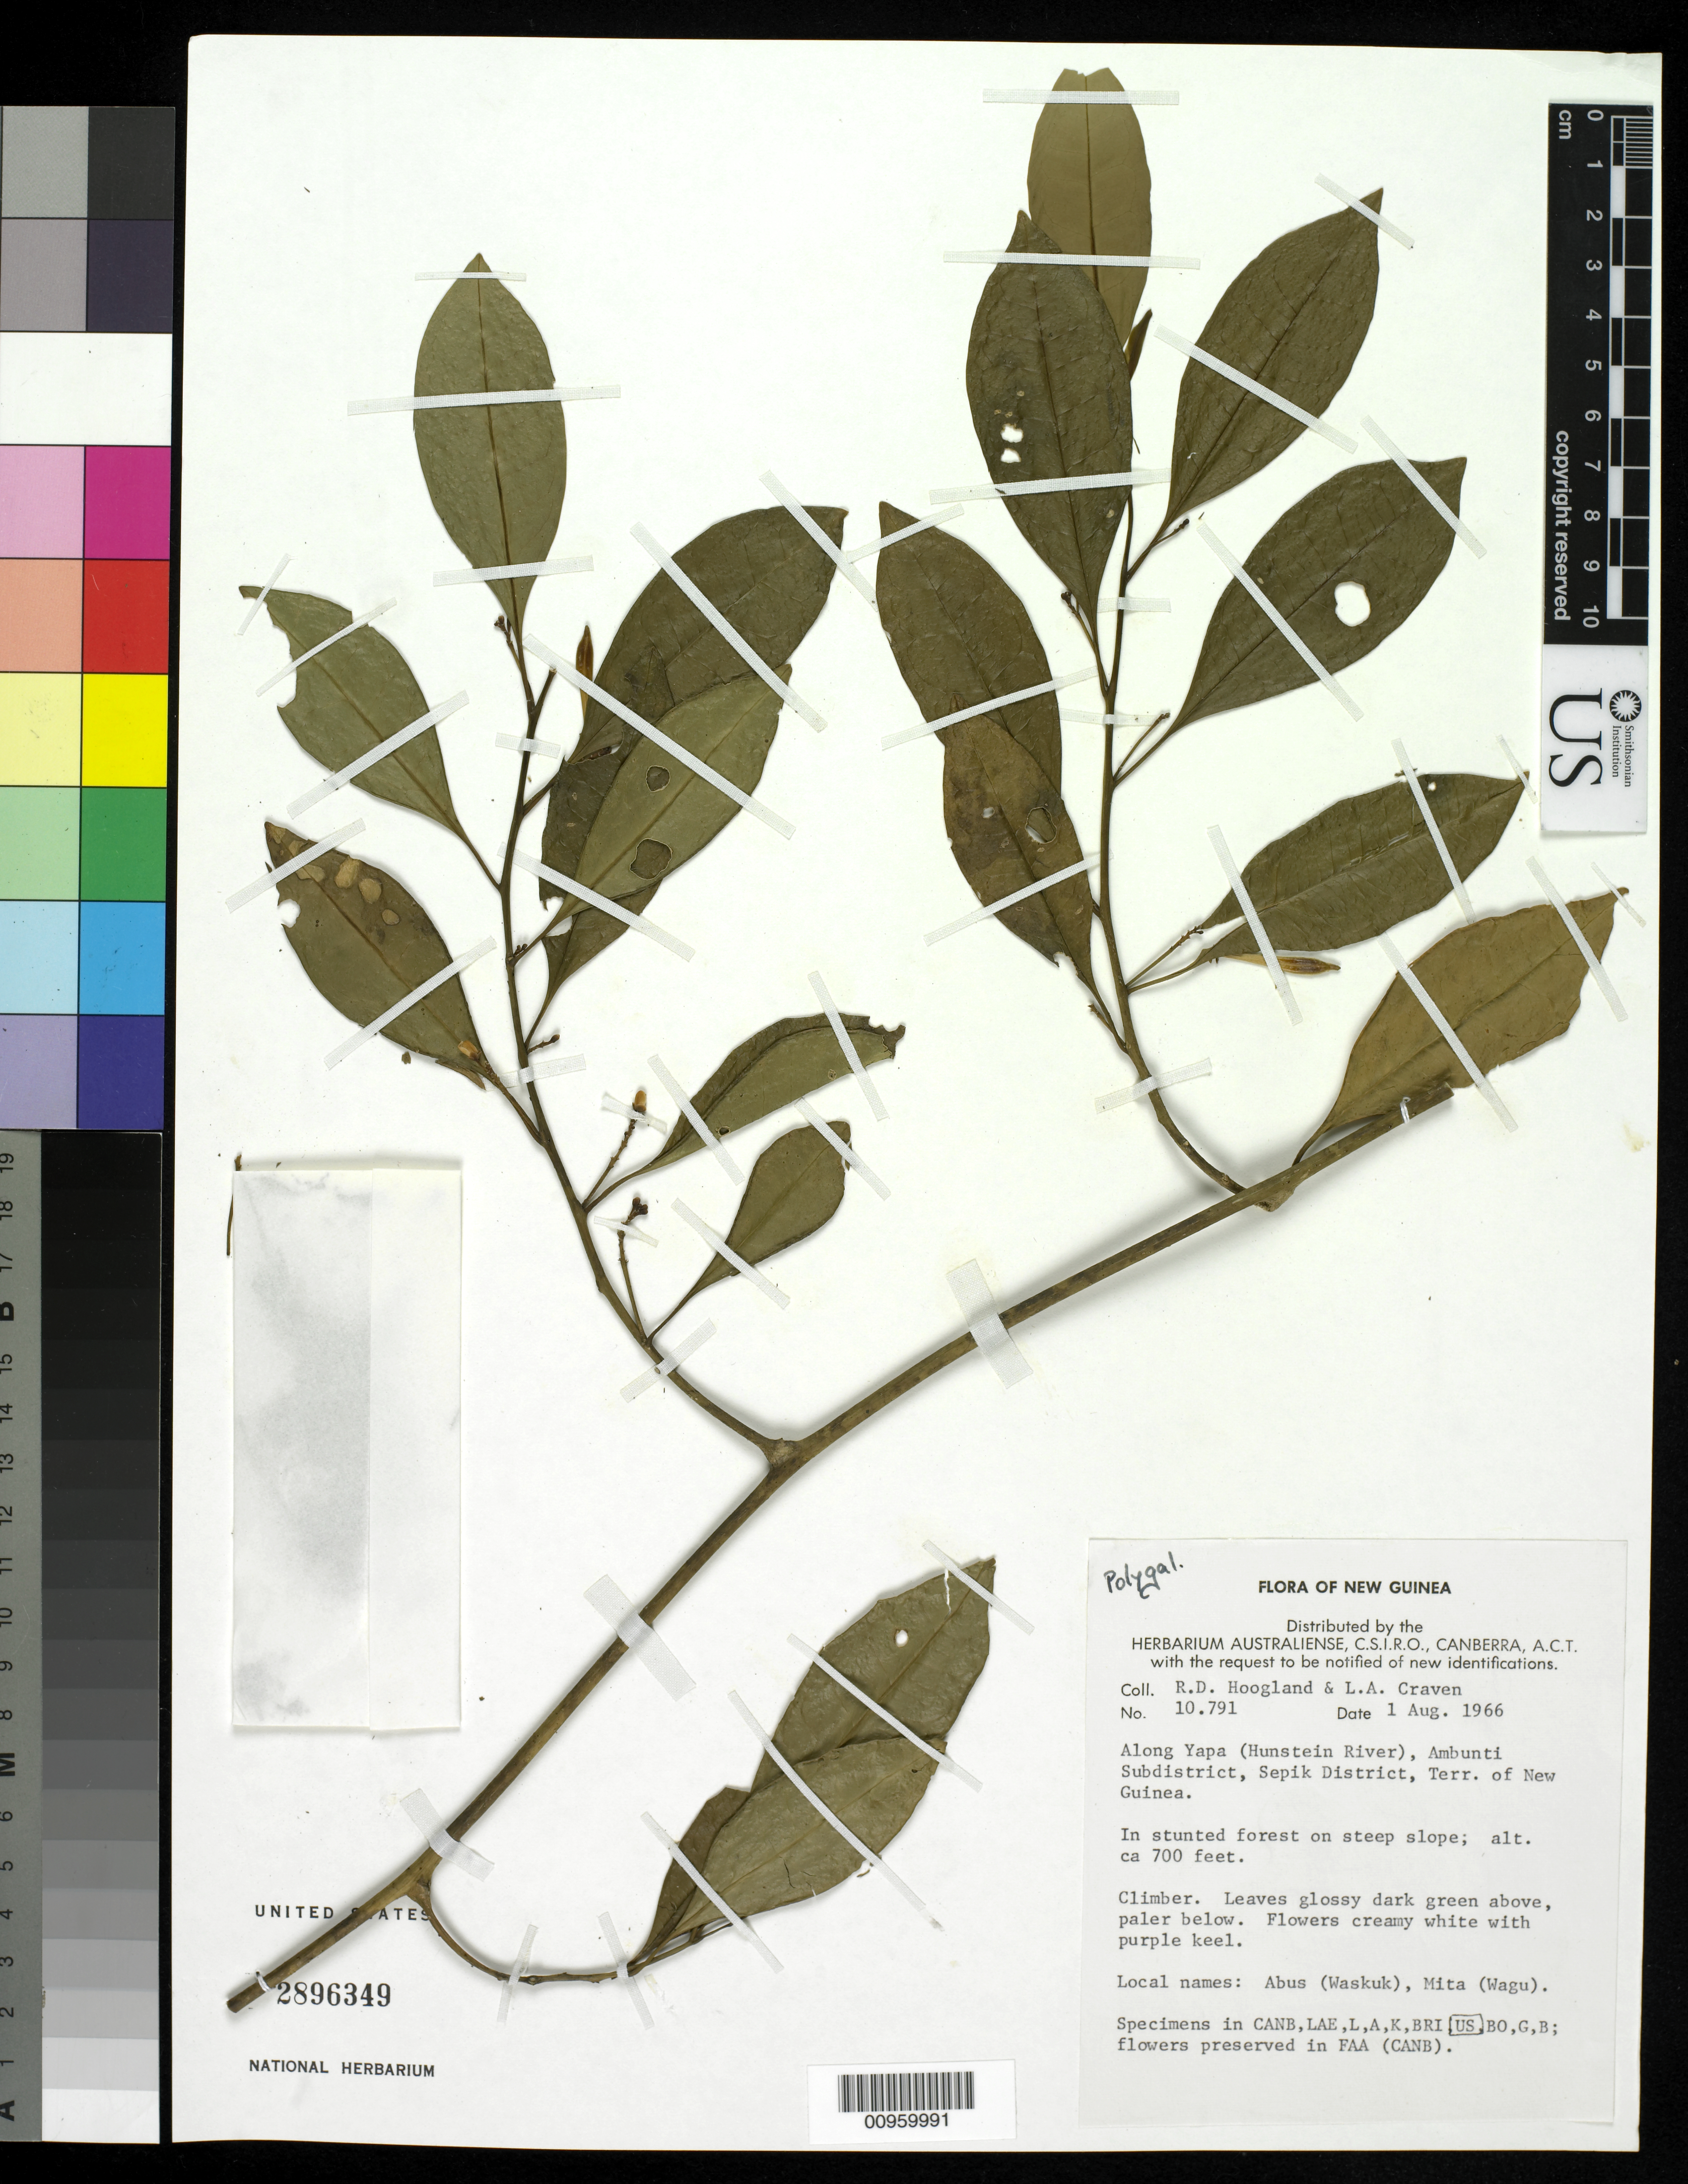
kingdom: Plantae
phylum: Tracheophyta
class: Magnoliopsida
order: Fabales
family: Polygalaceae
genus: Polygala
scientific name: Polygala longicaulis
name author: Kunth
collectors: R. D. Hoogland & L. A. Craven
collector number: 10791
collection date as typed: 01 Aug 1966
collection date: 1966-08-01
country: Papua New Guinea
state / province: East Sepik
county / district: Ambunti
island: New Guinea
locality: Along Yapa (Hunstein River)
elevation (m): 213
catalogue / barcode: US 2896349